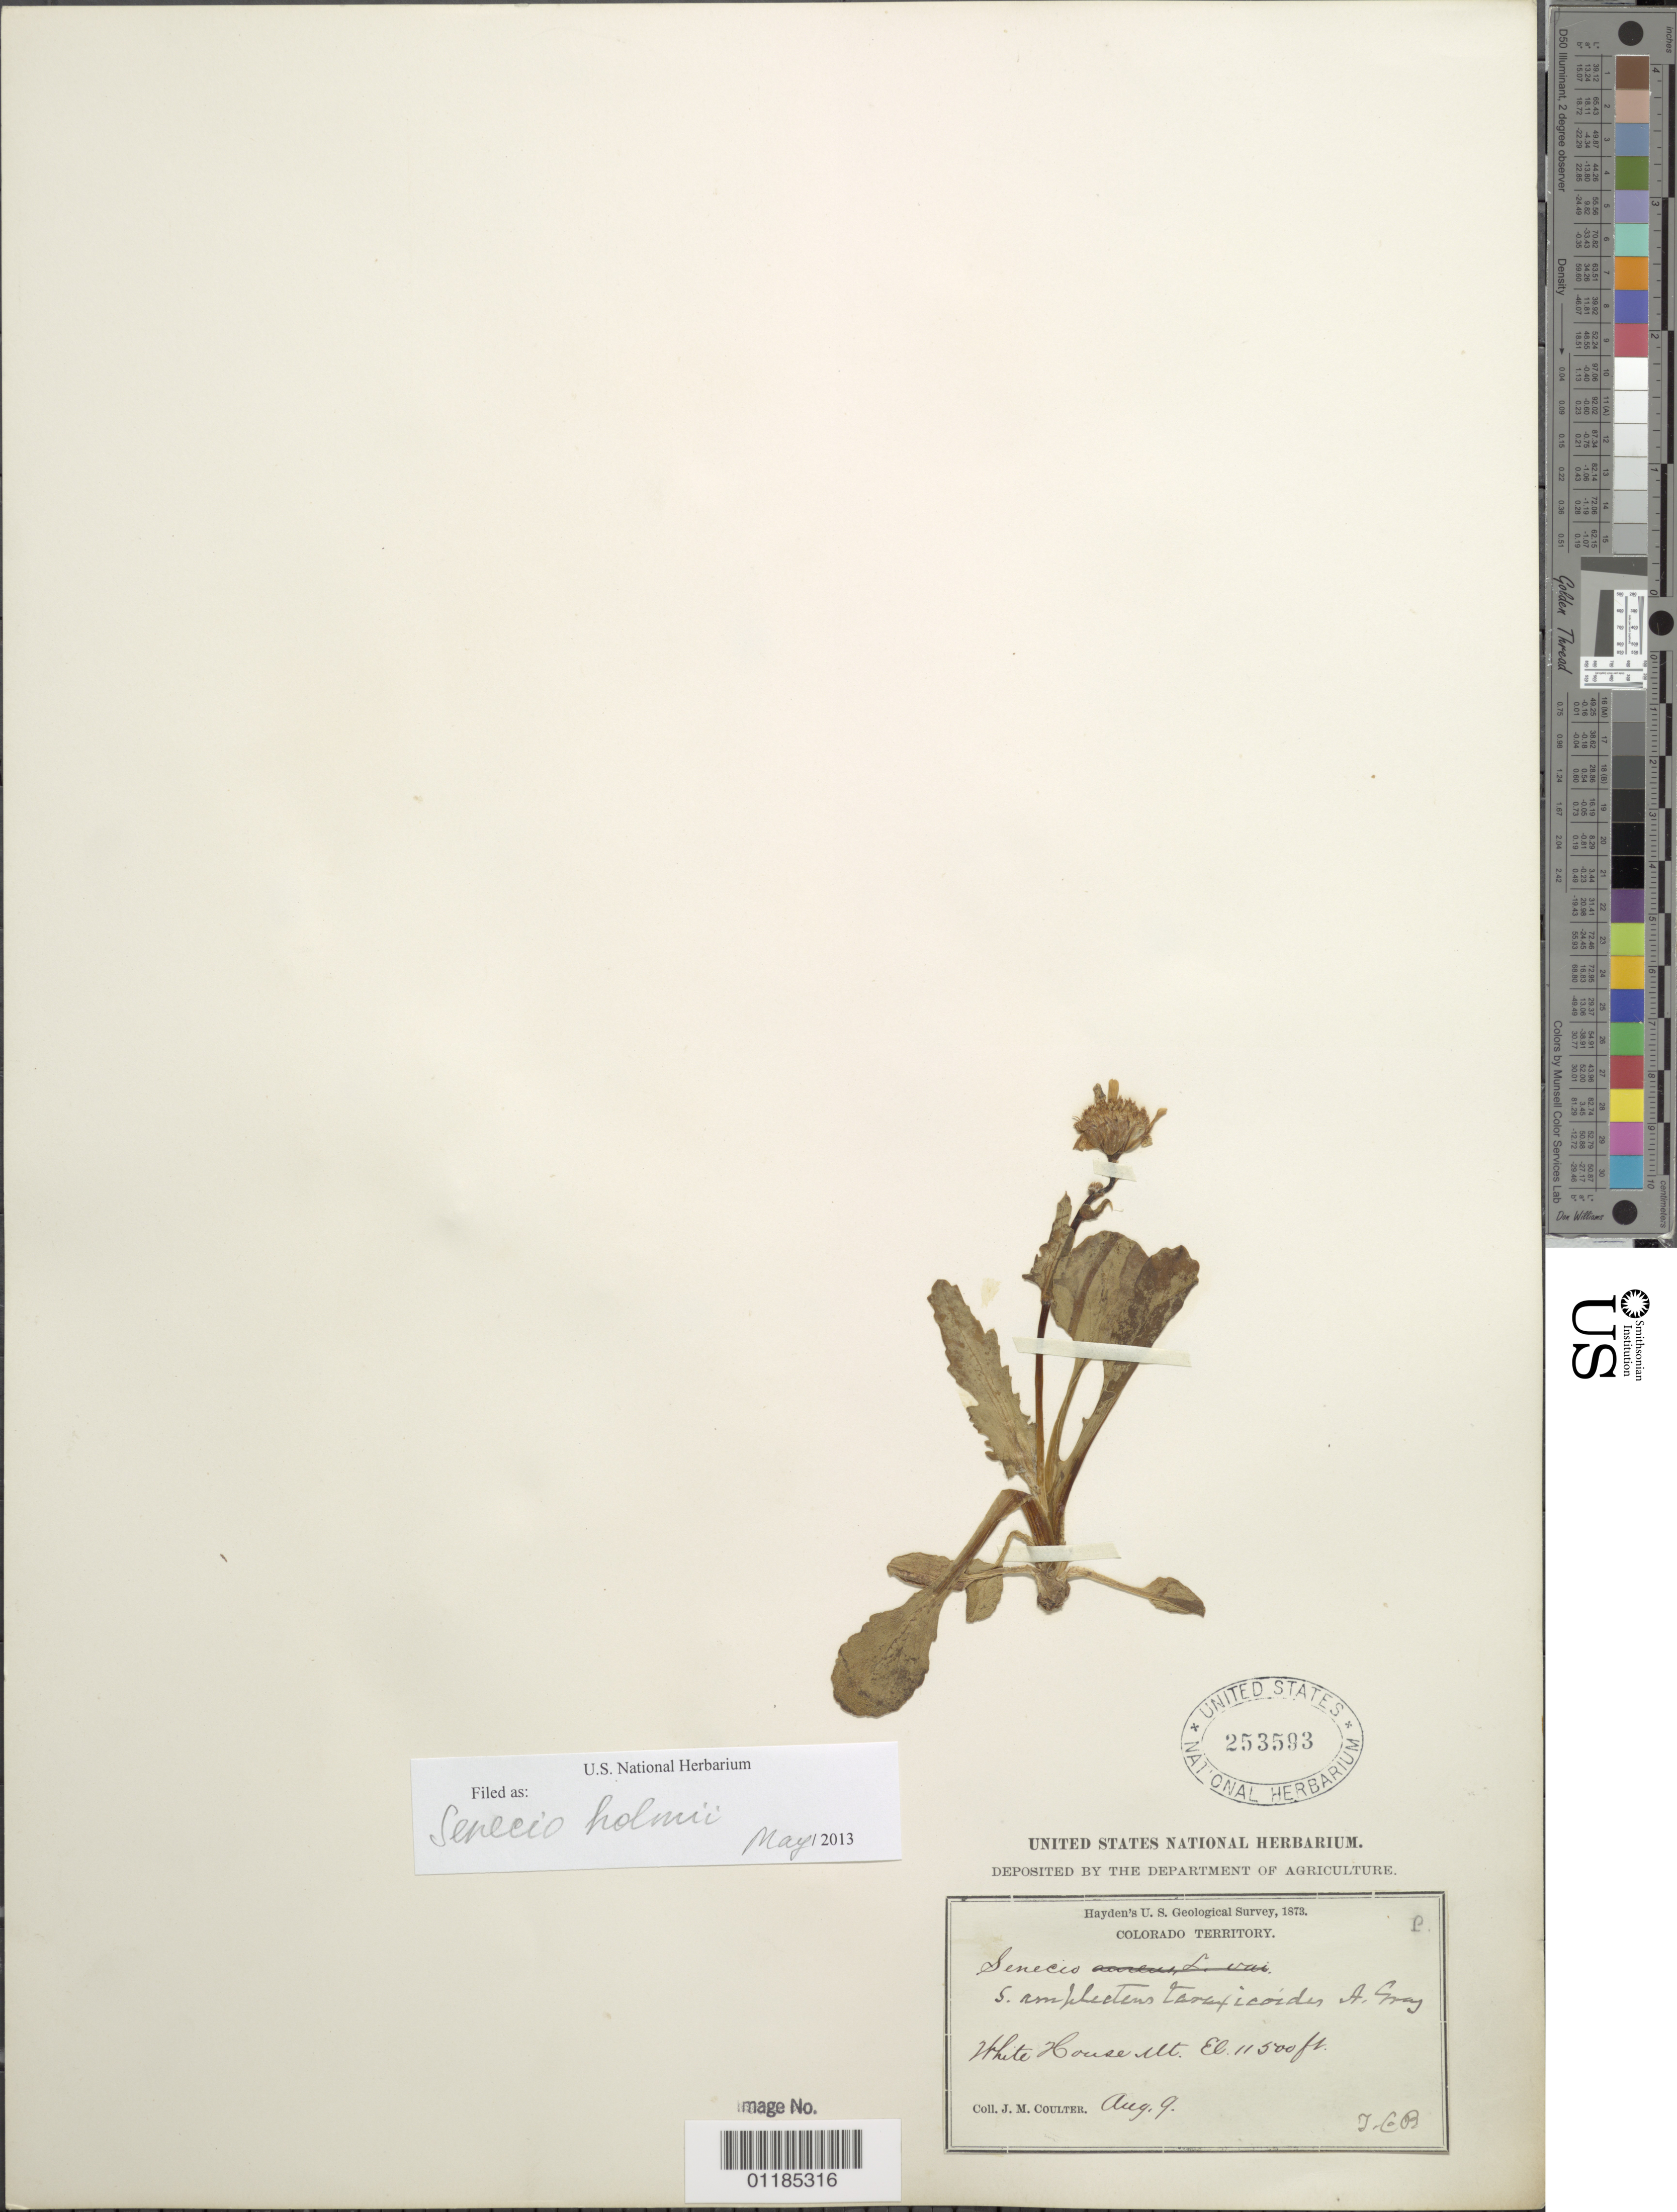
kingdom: Plantae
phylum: Tracheophyta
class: Magnoliopsida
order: Asterales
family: Asteraceae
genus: Senecio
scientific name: Senecio amplectens var. holmii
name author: (Greene) Harrington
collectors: J. M. Coulter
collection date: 1873-08-09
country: United States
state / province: Colorado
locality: White House Mt.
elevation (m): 3505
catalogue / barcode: US 253593